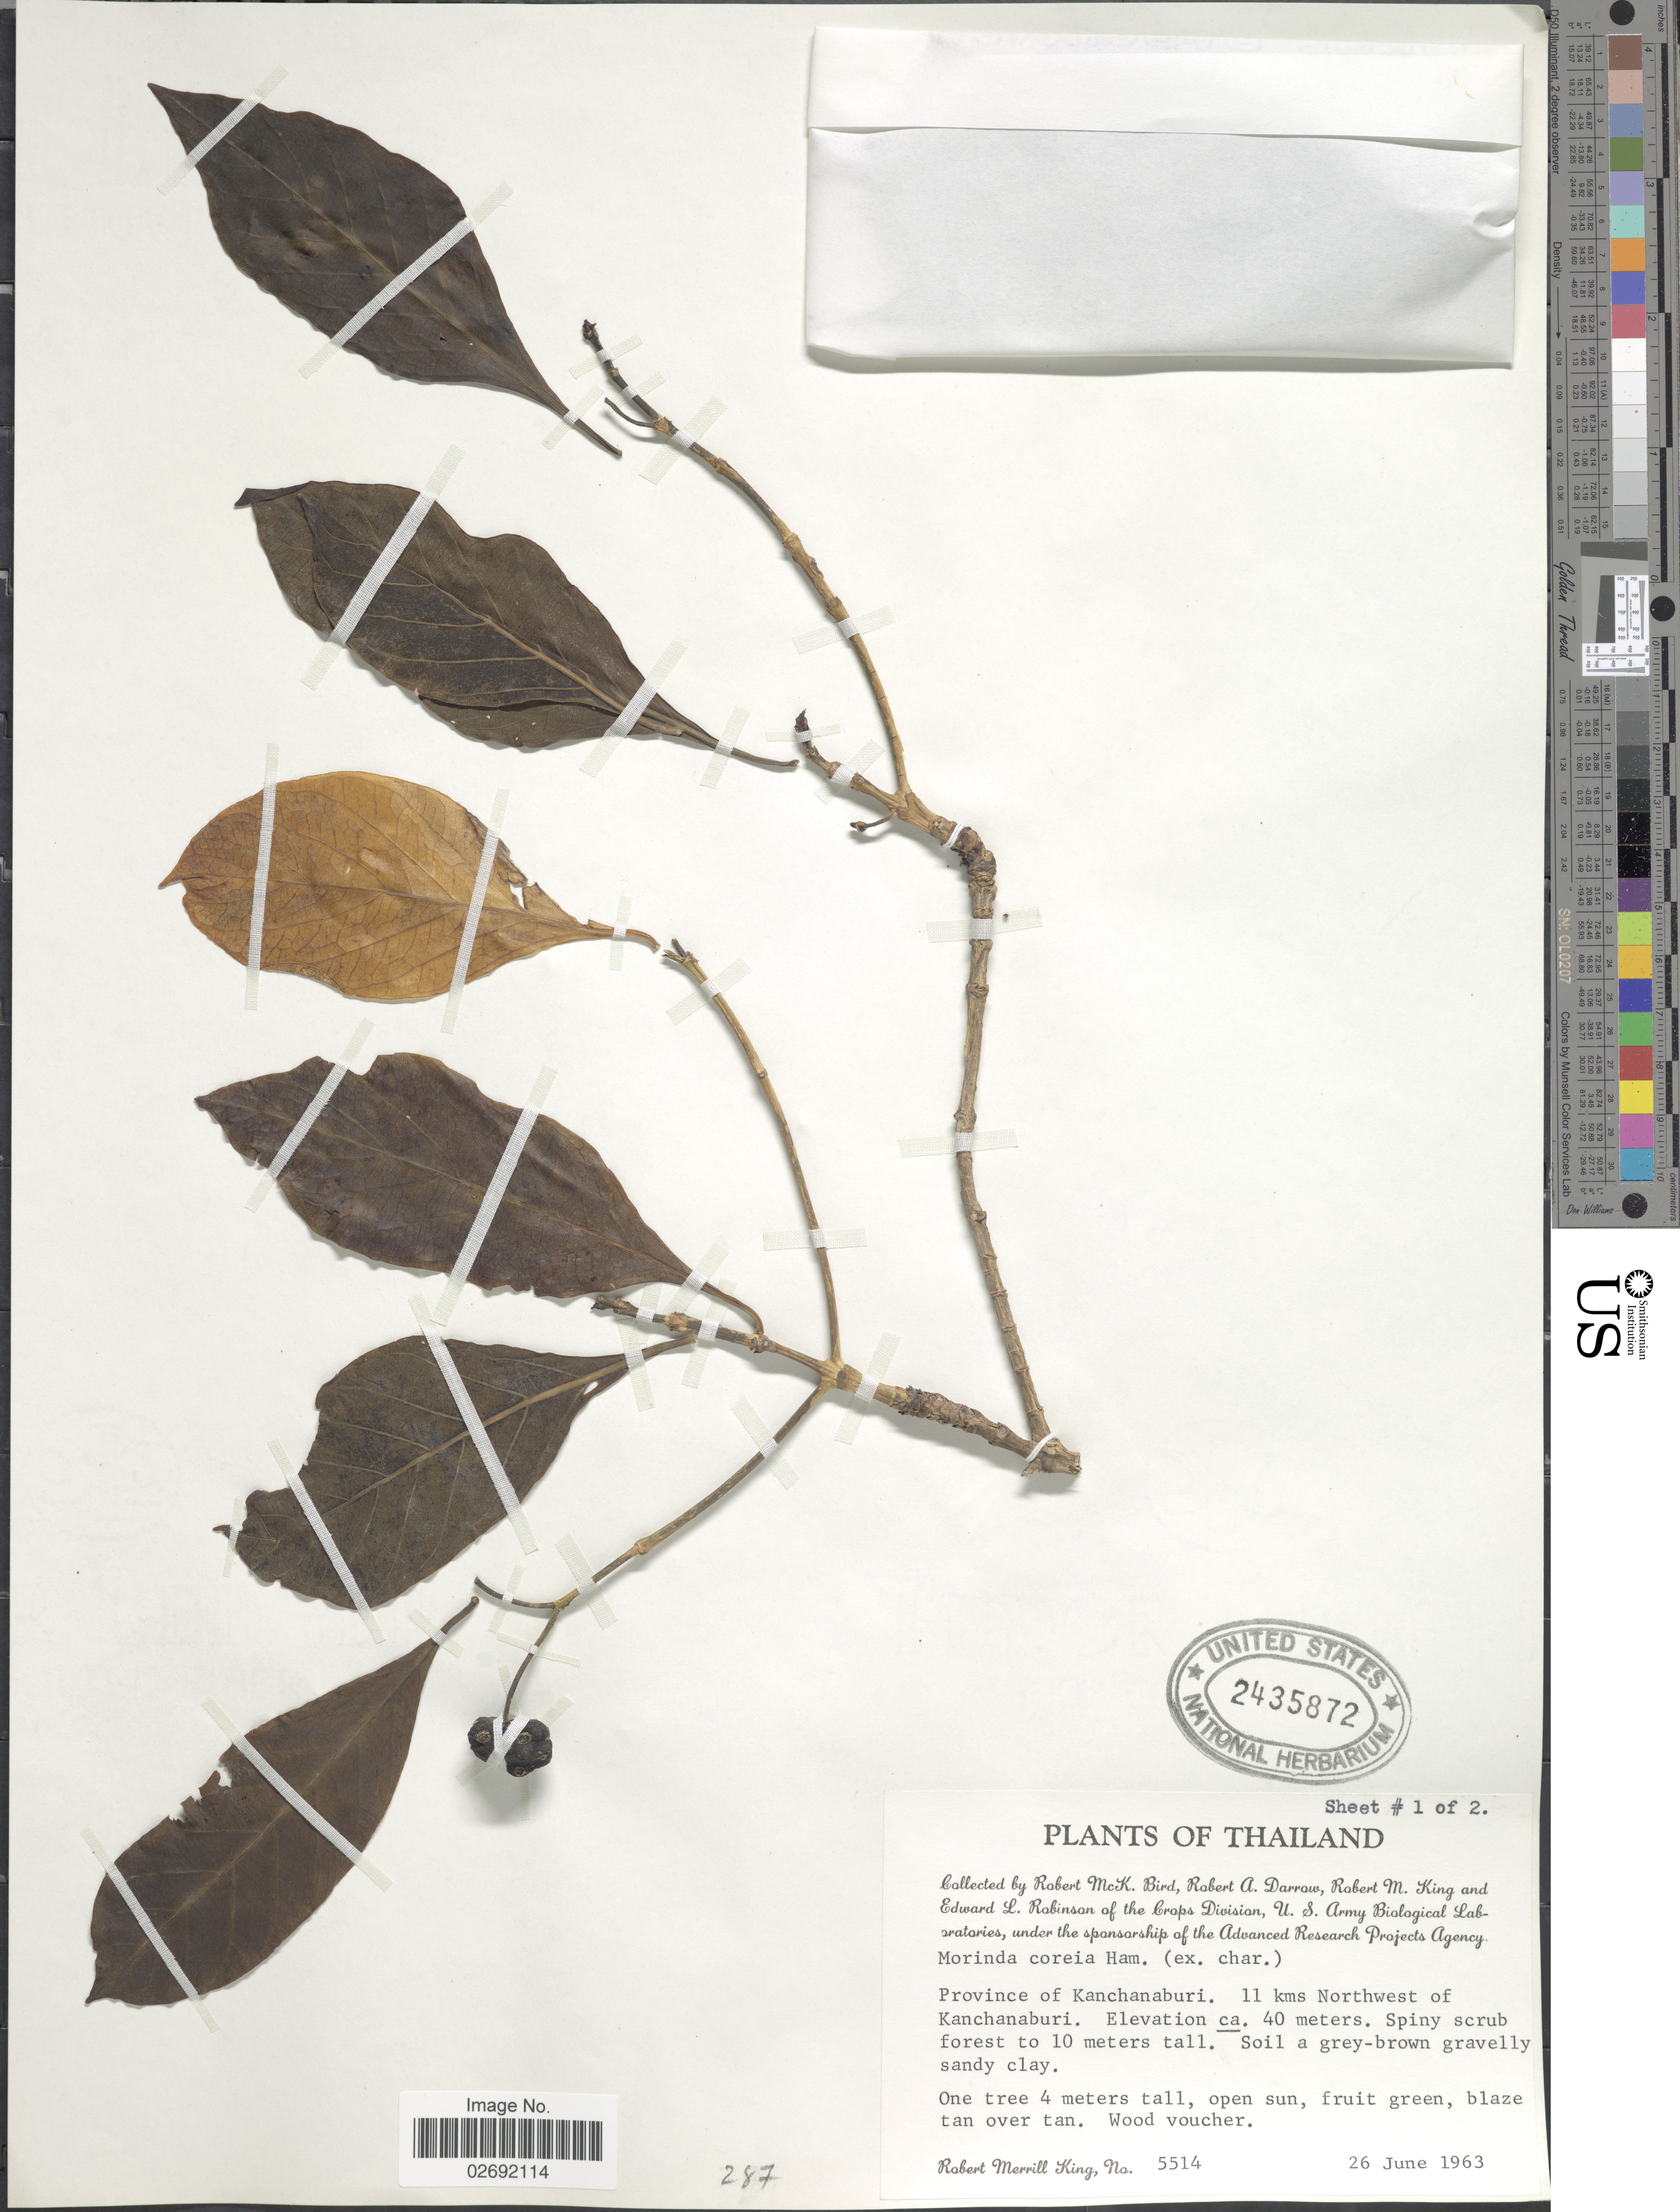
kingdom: Plantae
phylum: Tracheophyta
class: Magnoliopsida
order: Gentianales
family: Rubiaceae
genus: Morinda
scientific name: Morinda coreia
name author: Buch.-Ham.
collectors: R. M. King, R. M. Bird, R. A. Darrow & E. L. Robinson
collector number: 5514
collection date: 1963-06-26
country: Thailand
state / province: Kanchanaburi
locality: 11 kms Northwest of Kanchanaburi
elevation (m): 40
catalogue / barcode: US 2435872